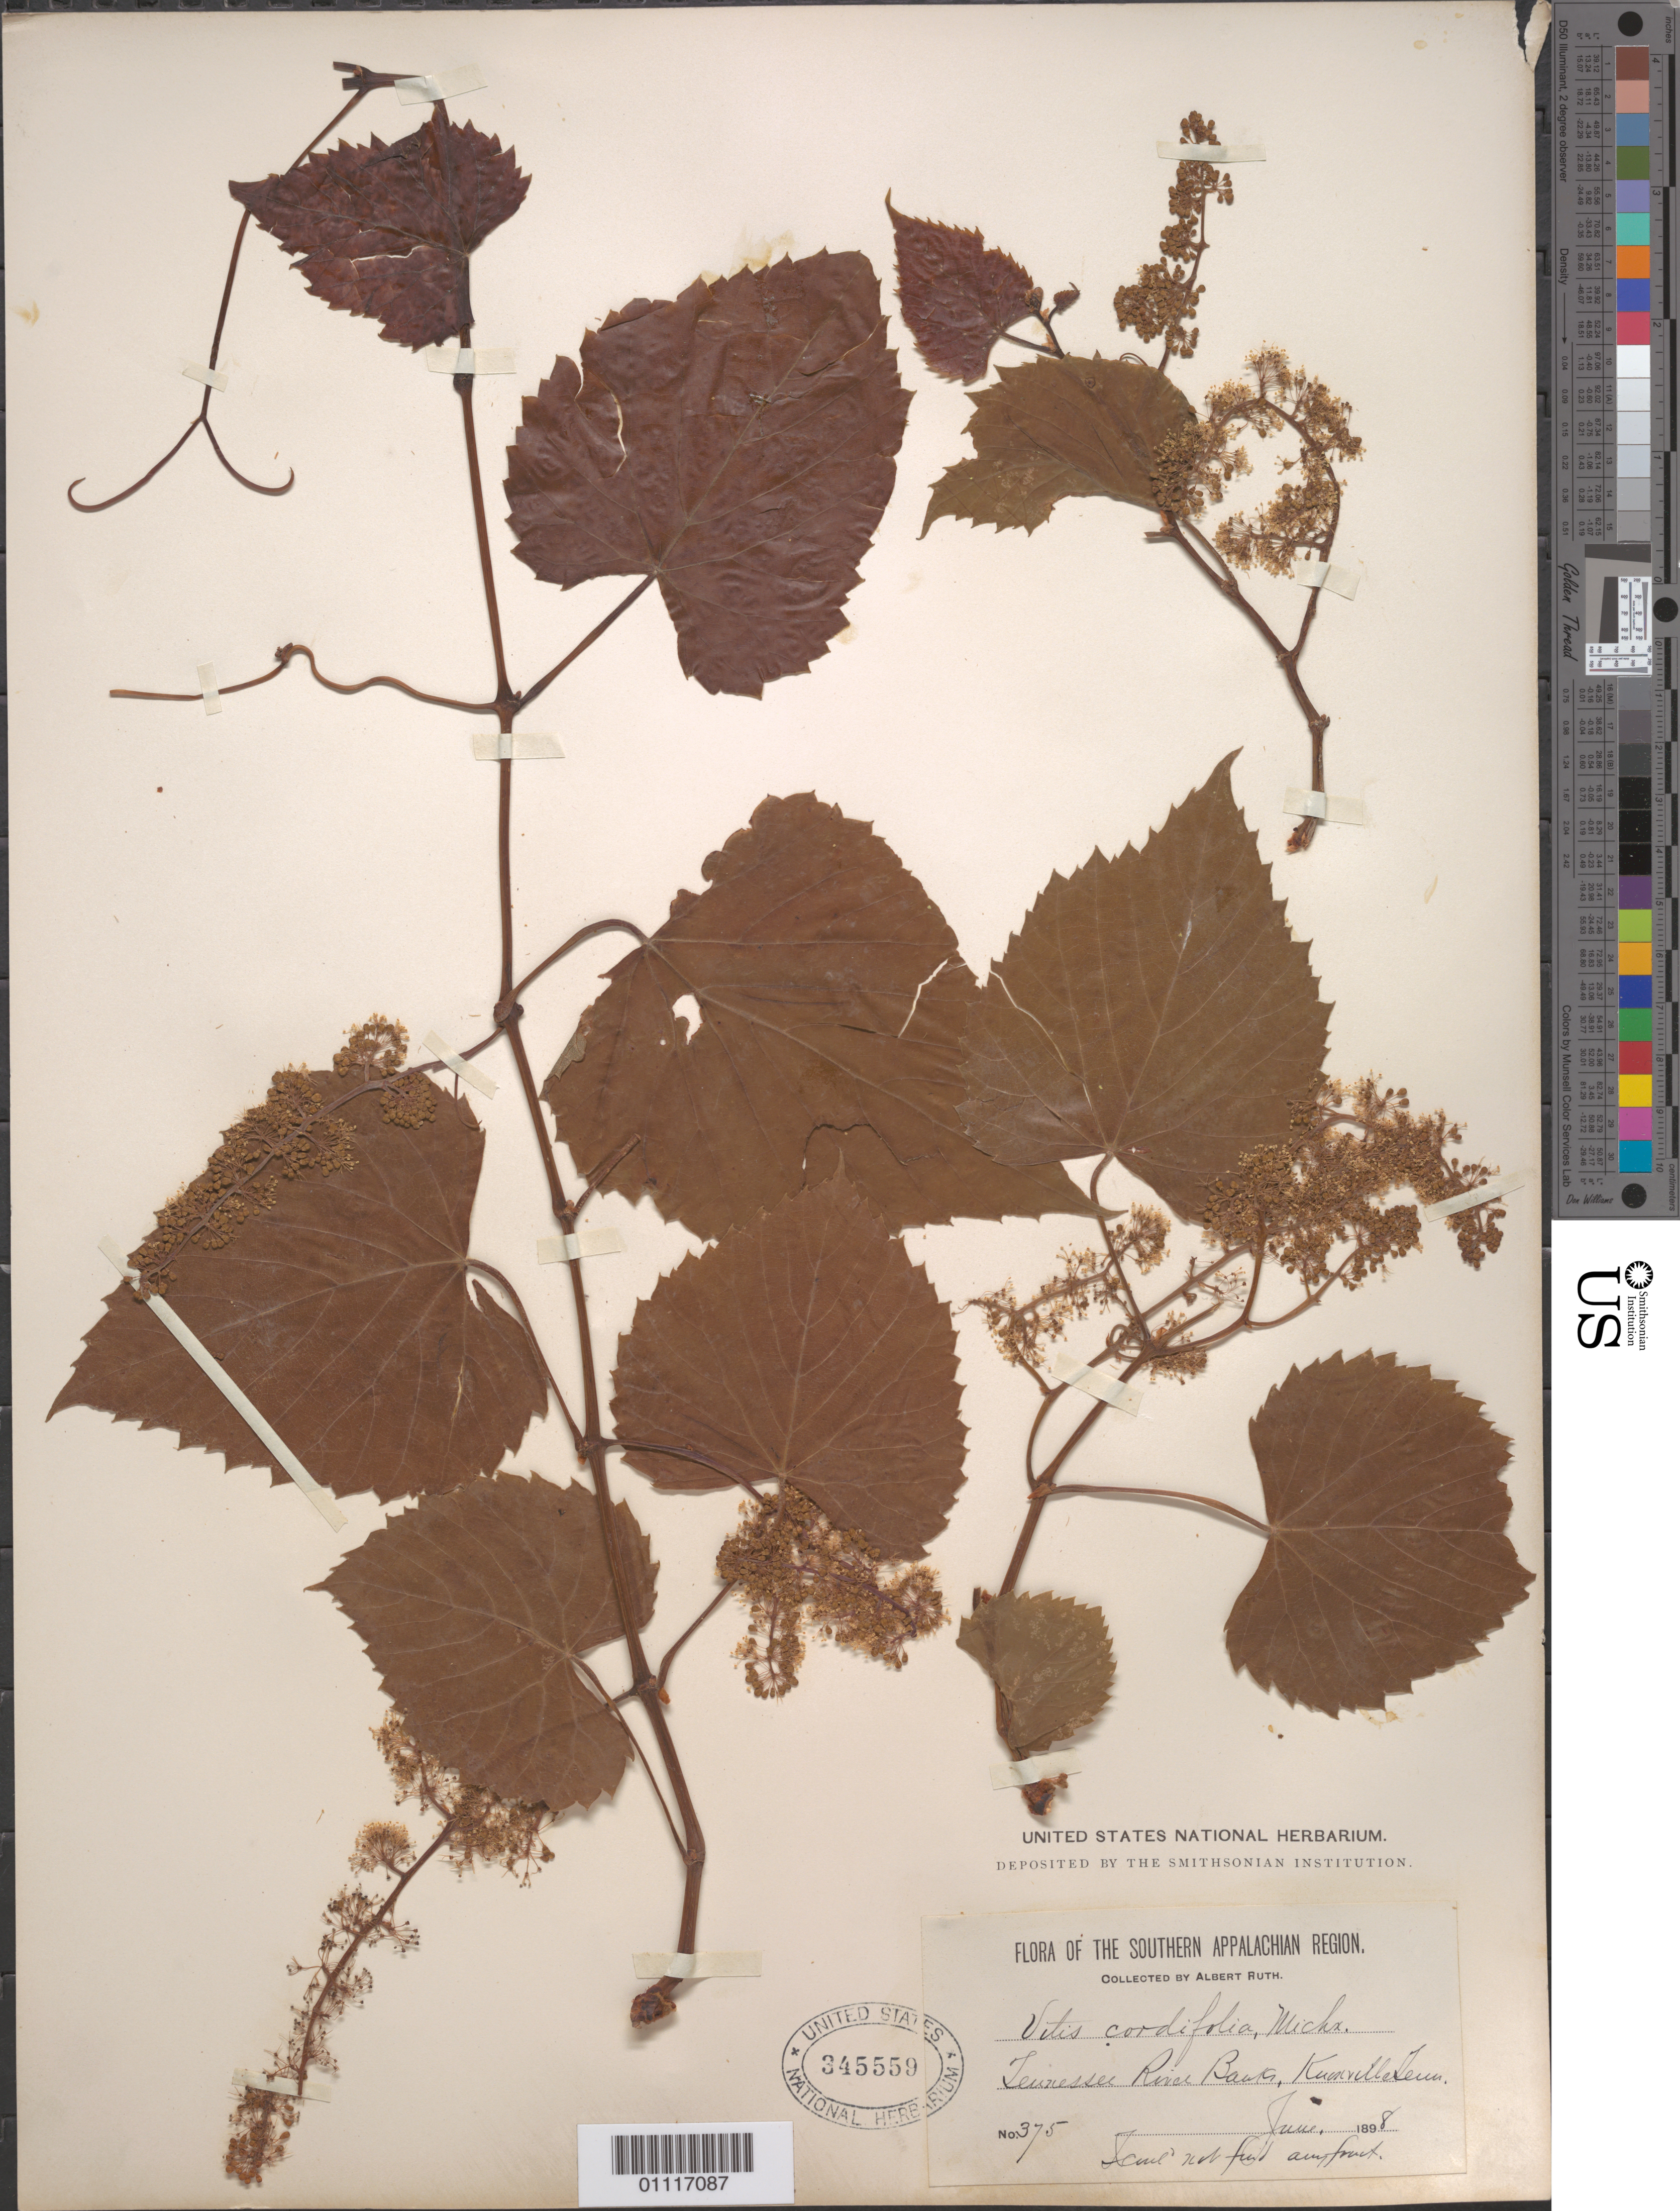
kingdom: Plantae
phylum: Tracheophyta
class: Magnoliopsida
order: Vitales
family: Vitaceae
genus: Vitis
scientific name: Vitis cordifolia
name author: Michx.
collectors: A. Ruth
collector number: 375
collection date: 1898-06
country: United States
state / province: Tennessee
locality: Tennessee River Bank, Knoxville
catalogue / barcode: US 345559